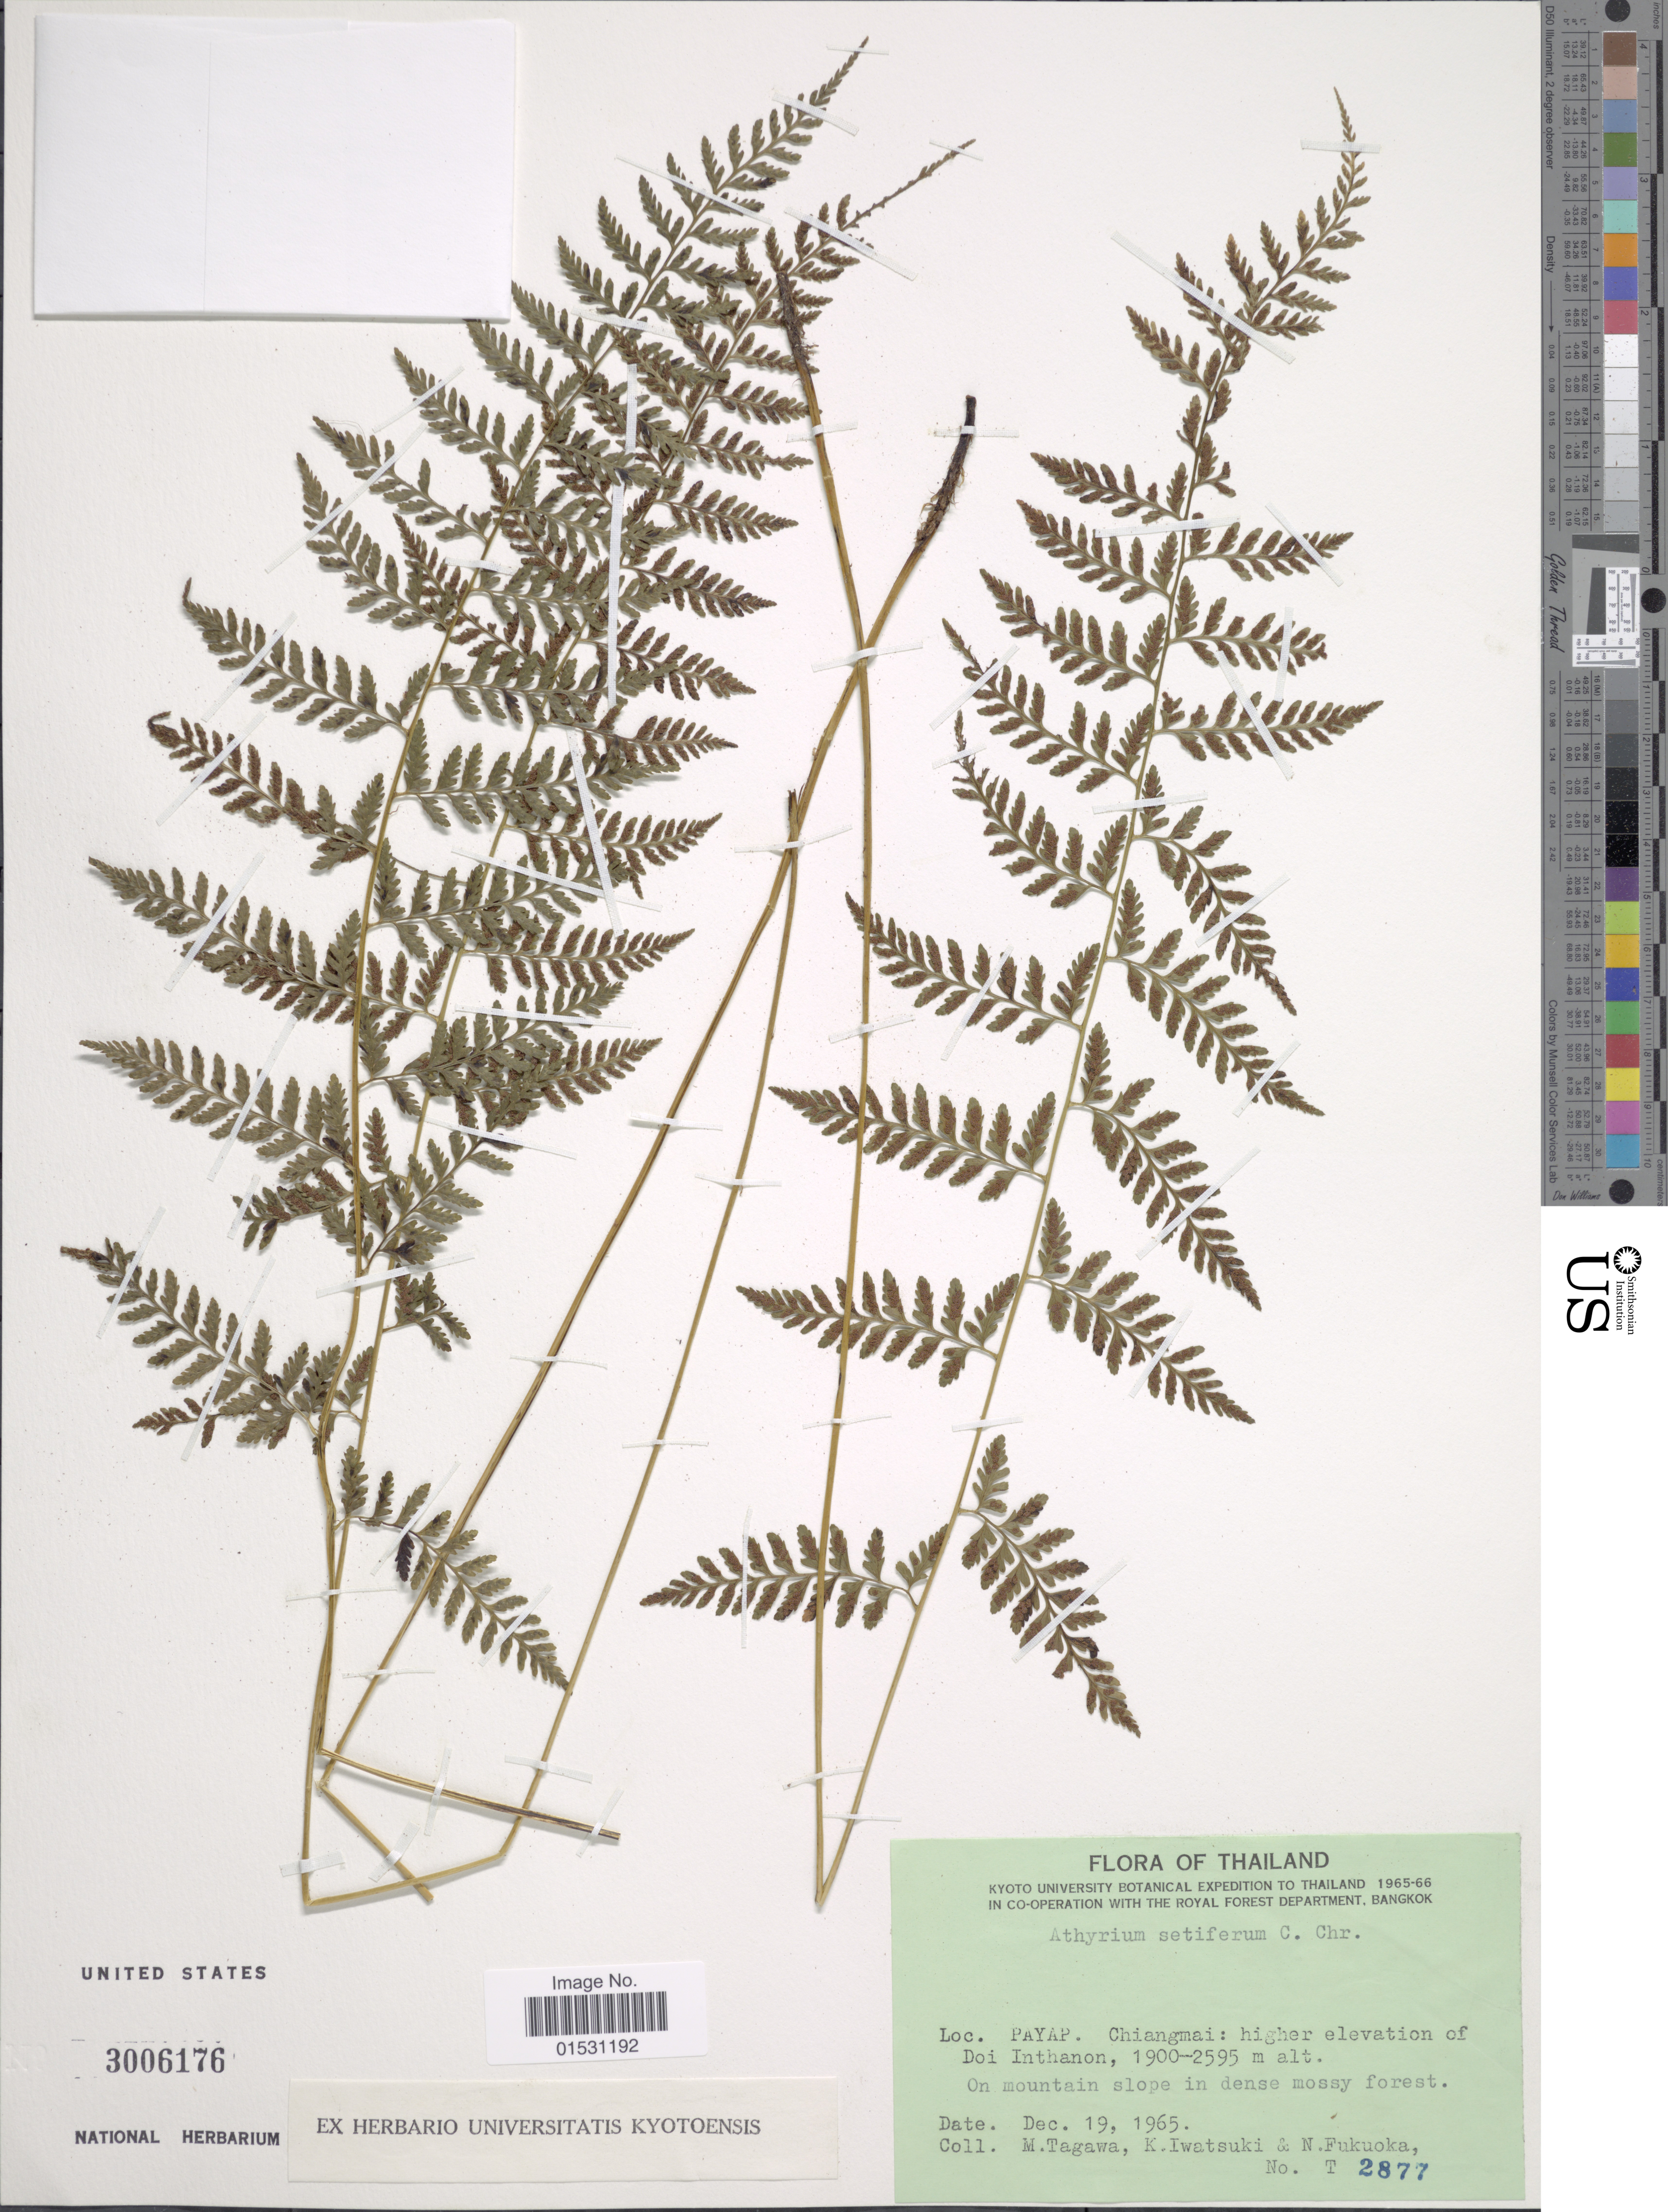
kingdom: Plantae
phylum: Tracheophyta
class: Polypodiopsida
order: Polypodiales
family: Athyriaceae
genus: Athyrium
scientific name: Athyrium setiferum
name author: C. Chr.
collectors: M. Tagawa, K. Iwatsuki & N. Fukuoka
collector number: T2877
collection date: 1965-12-19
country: Thailand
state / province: Chiang Mai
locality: Payap. Chiangmai: higher elevation of Doi Inthanon.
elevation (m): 1900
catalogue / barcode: US 3006176